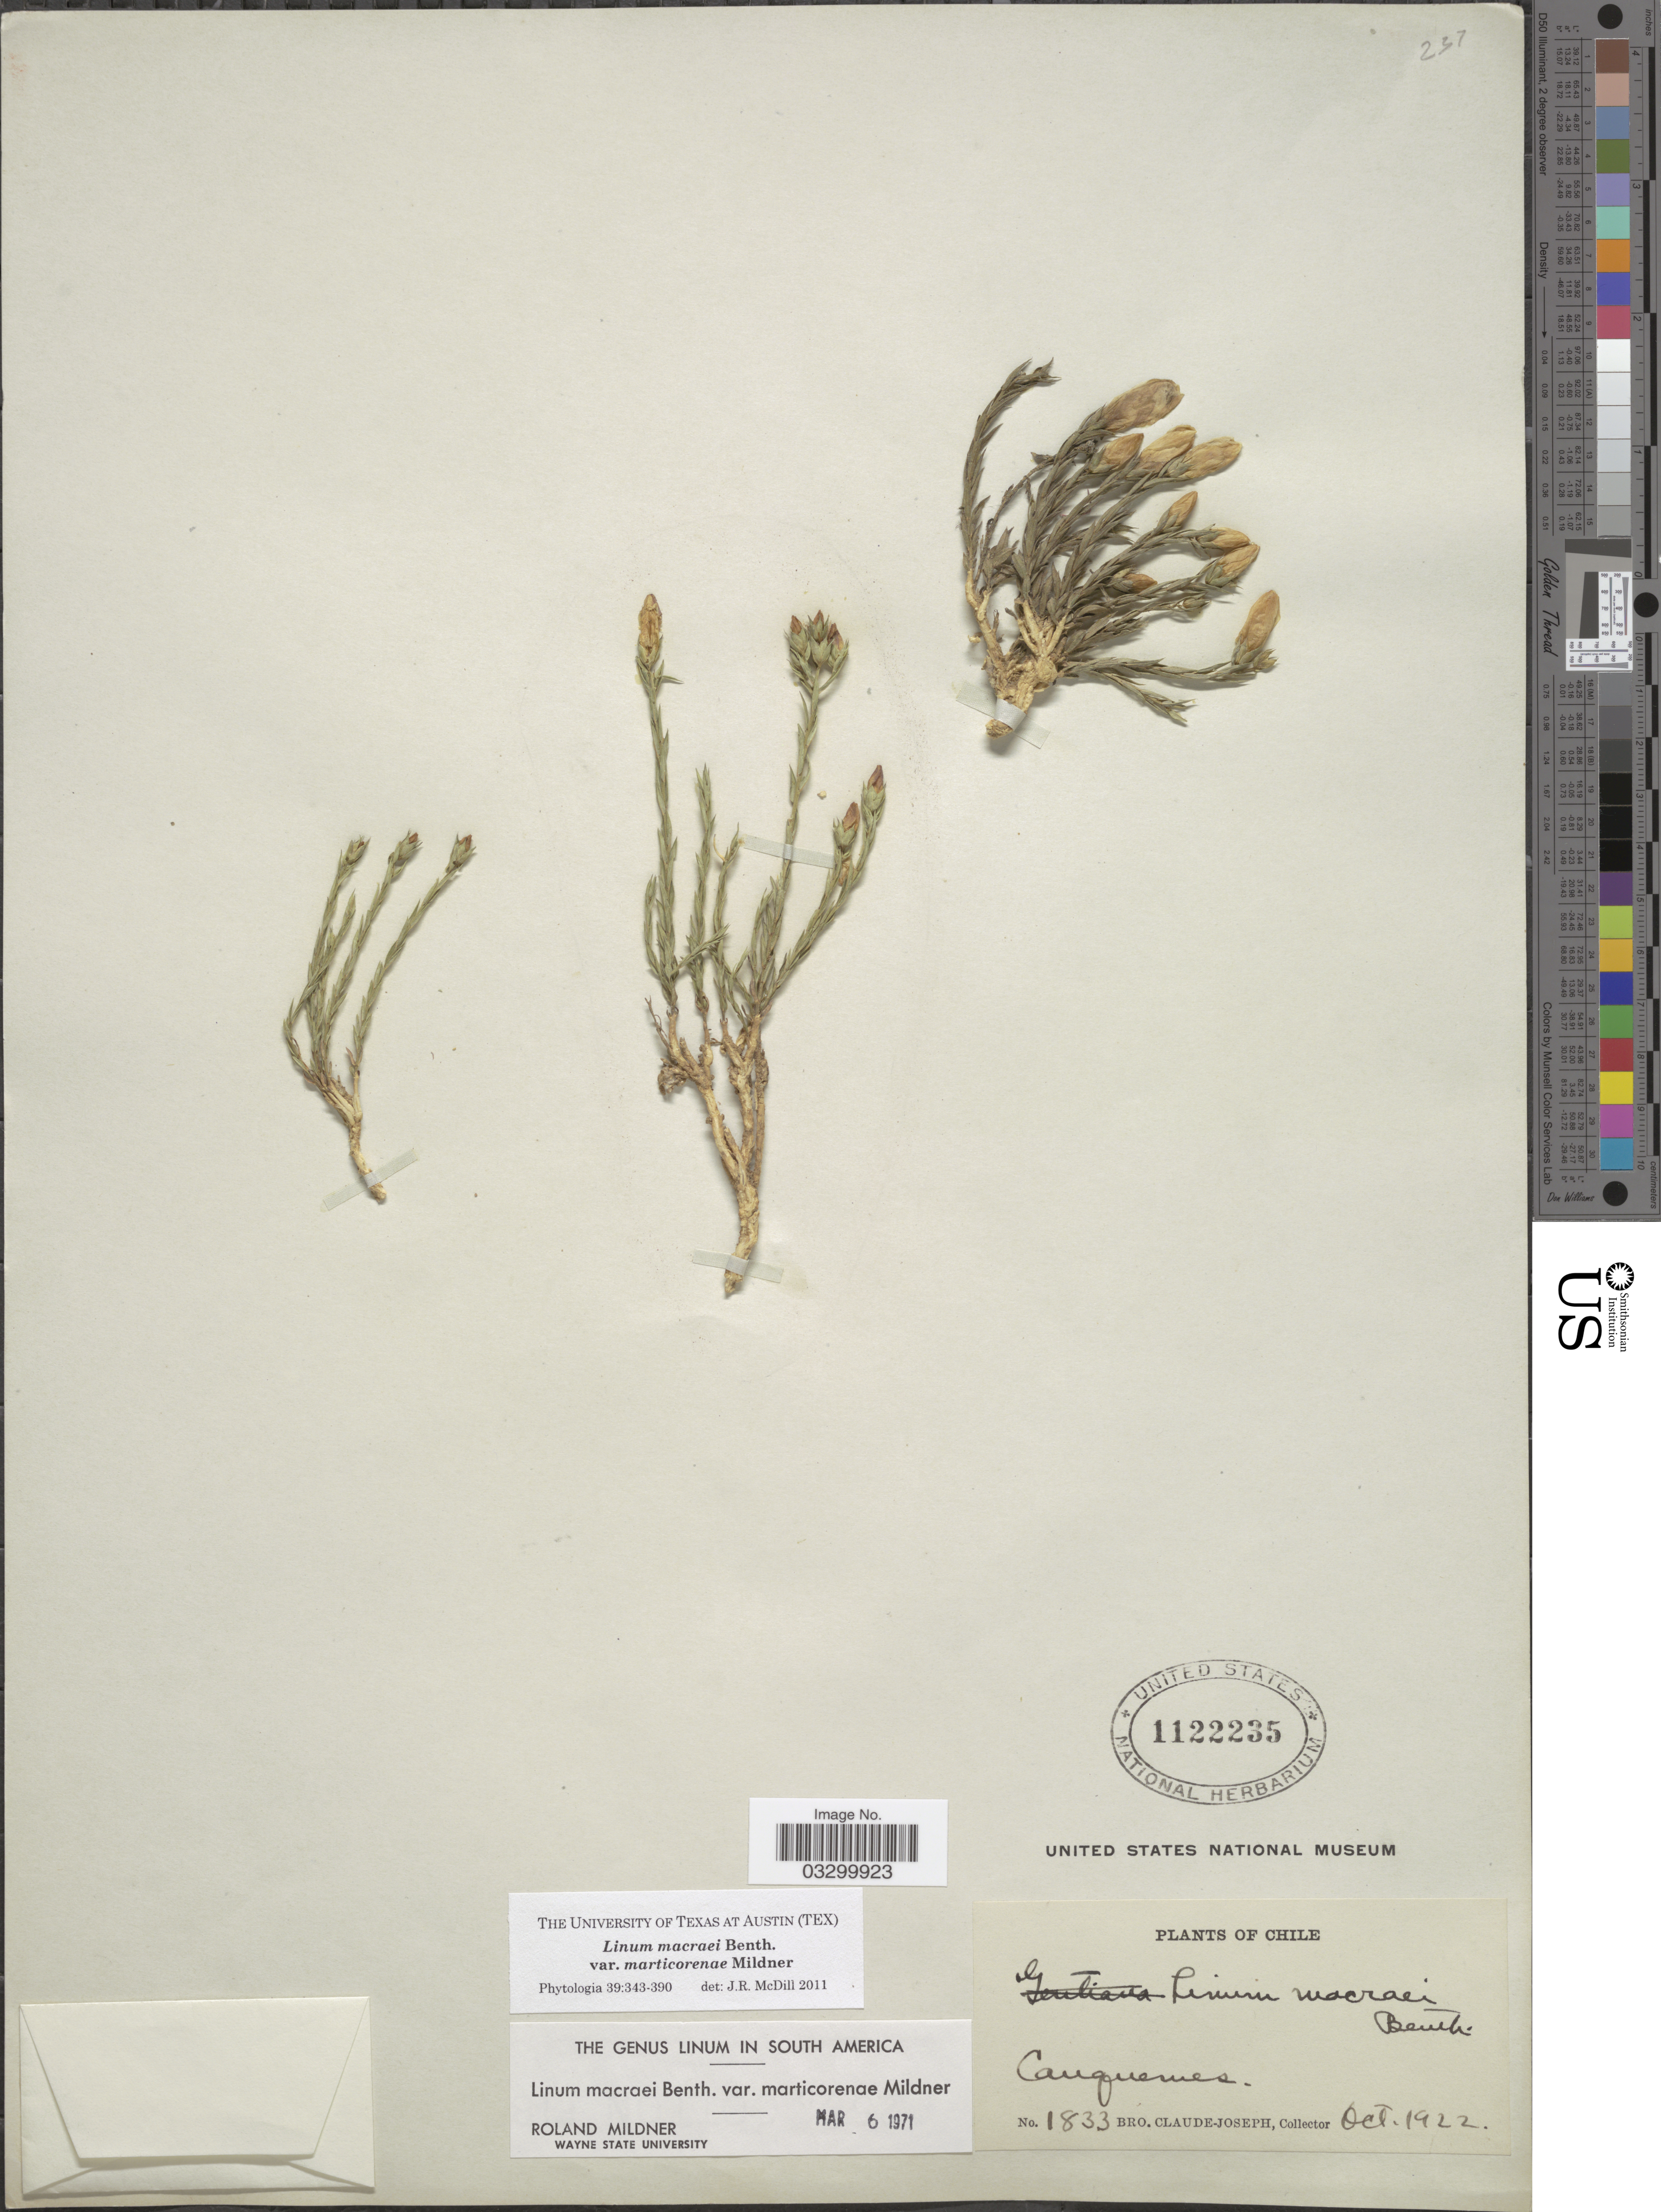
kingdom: Plantae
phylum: Tracheophyta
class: Magnoliopsida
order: Malpighiales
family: Linaceae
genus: Linum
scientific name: Linum macraei var. marticorenae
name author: Mildner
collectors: Bro. Claude-Joseph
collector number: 1833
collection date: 1922-10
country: Chile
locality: Cauquemes.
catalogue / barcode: US 1122235